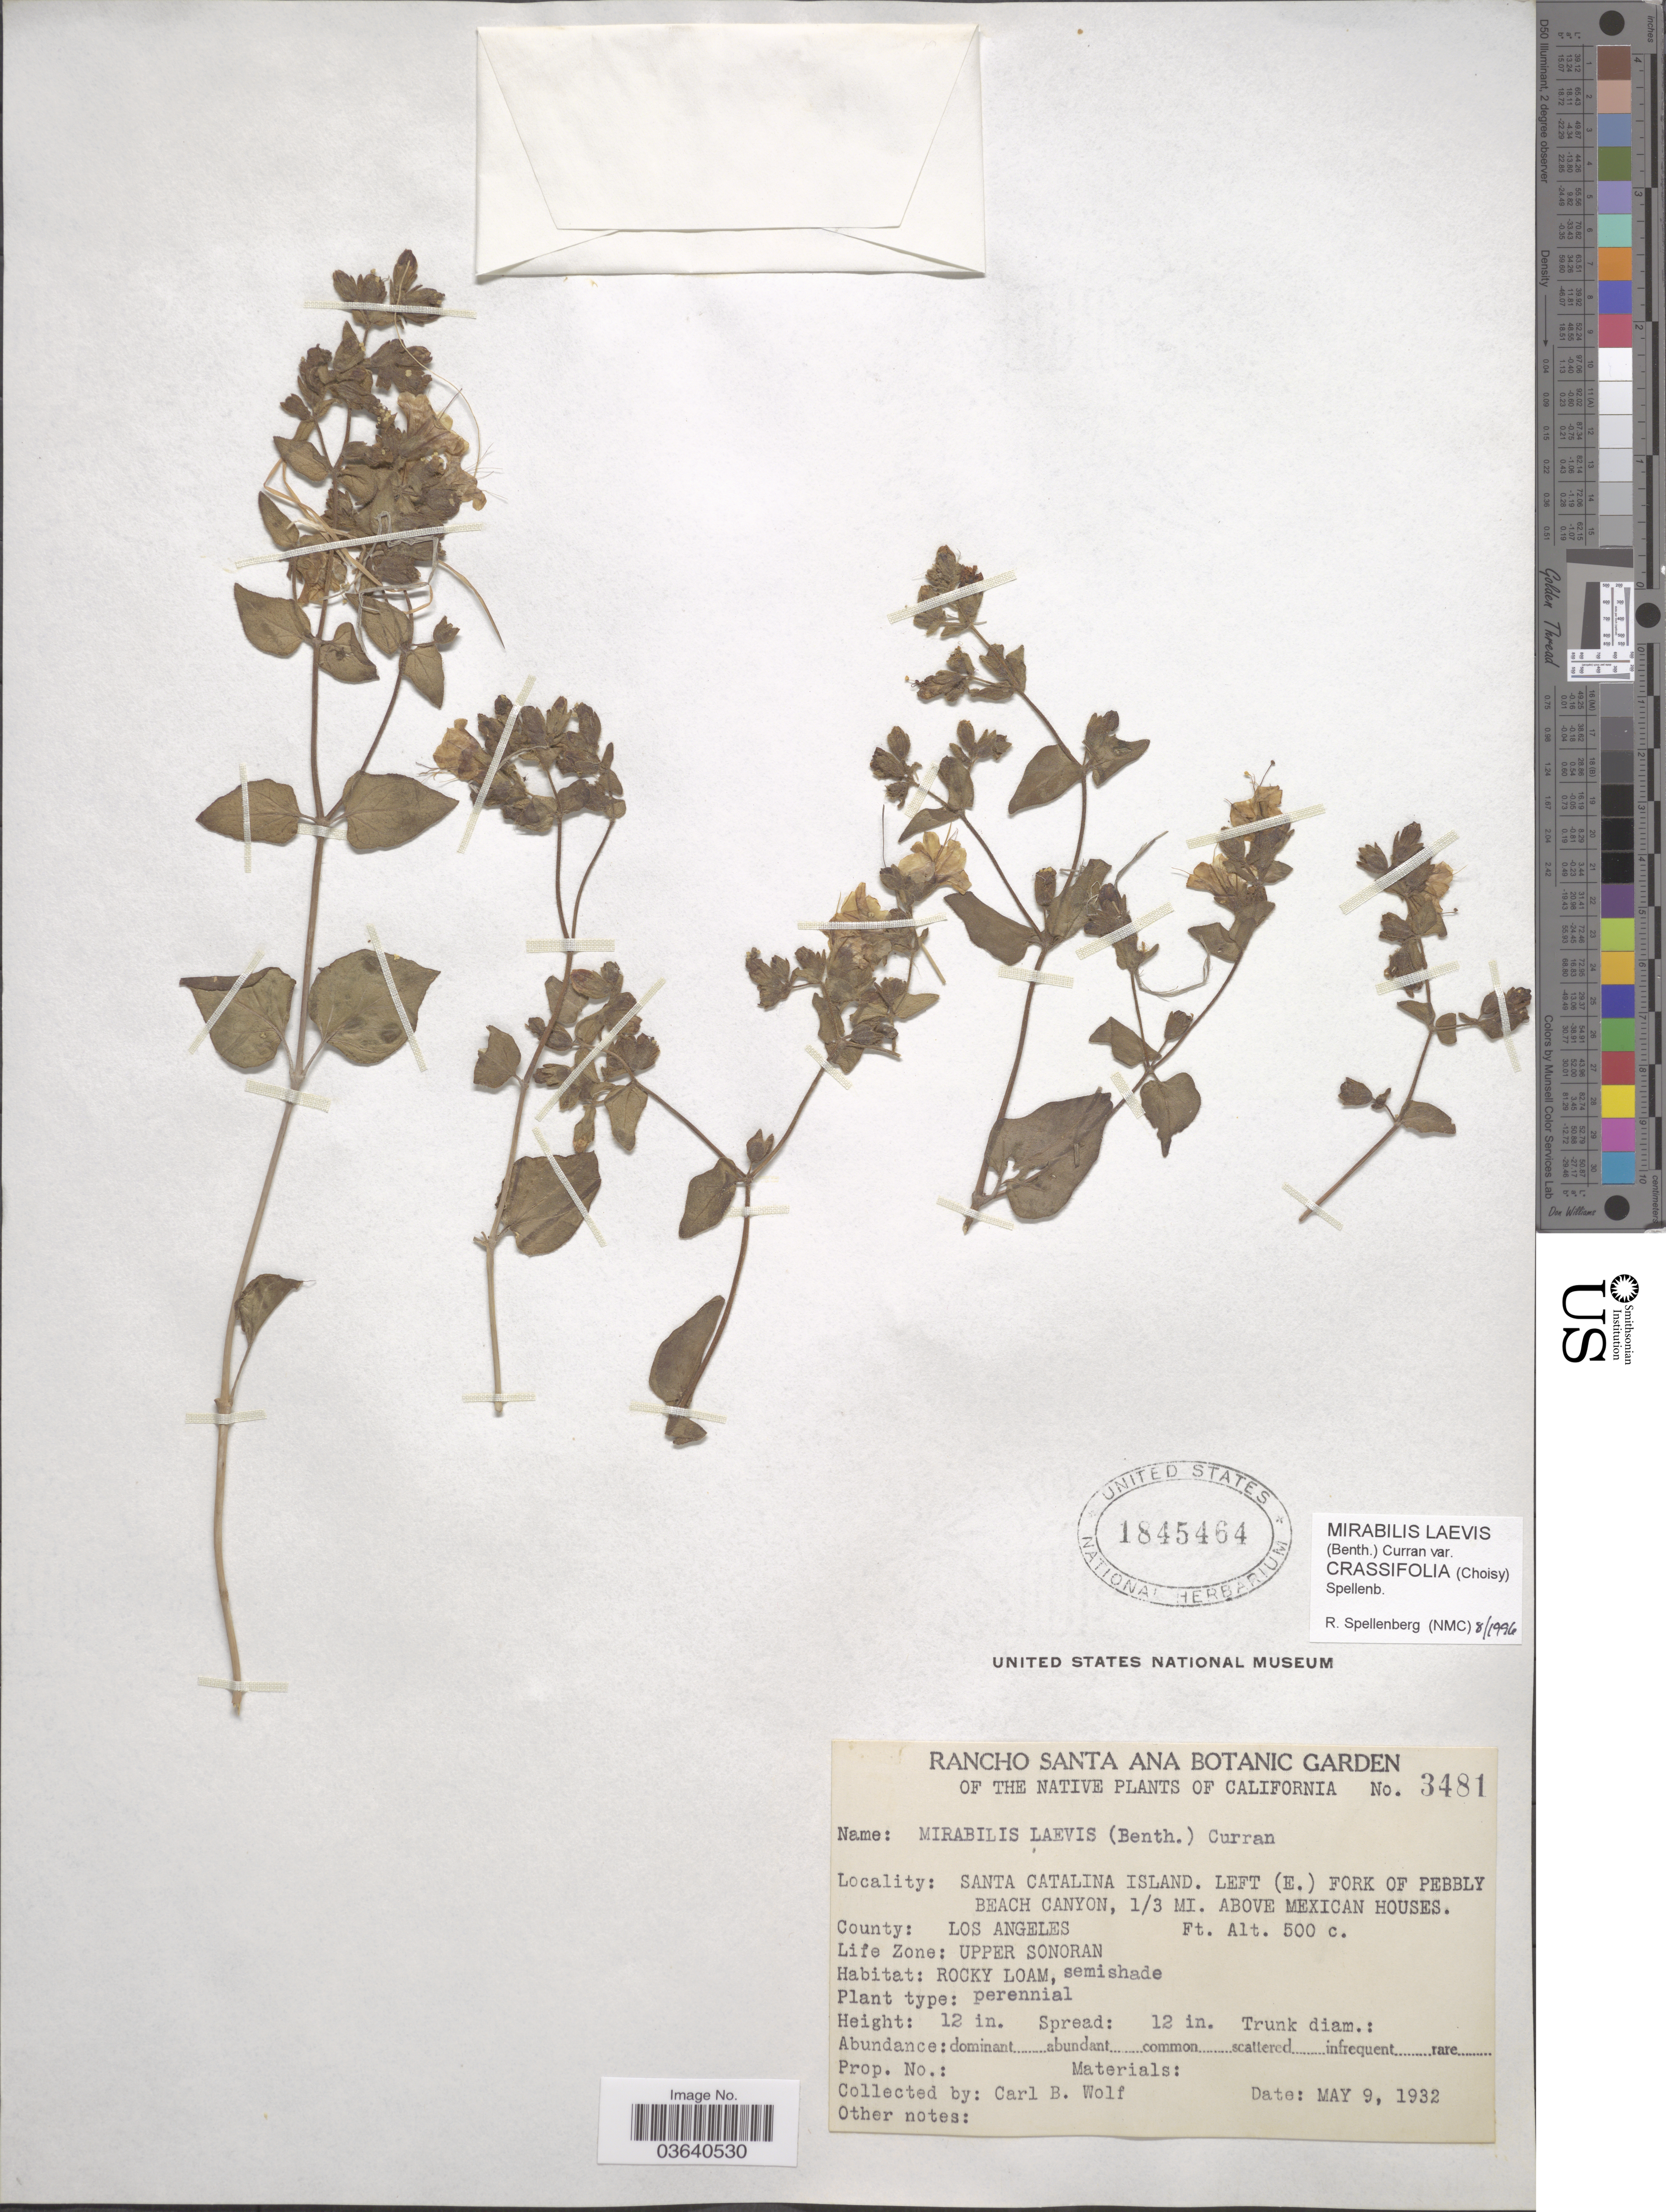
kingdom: Plantae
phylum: Tracheophyta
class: Magnoliopsida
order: Caryophyllales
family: Nyctaginaceae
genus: Mirabilis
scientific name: Mirabilis laevis var. crassifolia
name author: (Choisy) Spellenb.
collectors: C. B. Wolf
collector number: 3481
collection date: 1932-05-09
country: United States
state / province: California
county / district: Los Angeles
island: Santa Catalina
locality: Santa Catalina Island, Left (E.) Fork of Pebbly Beach Canyon, 1/3 mi. above Mexican Houses. County: Los Angeles. Life Zone: Upper Sonoran.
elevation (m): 152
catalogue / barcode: US 1845464